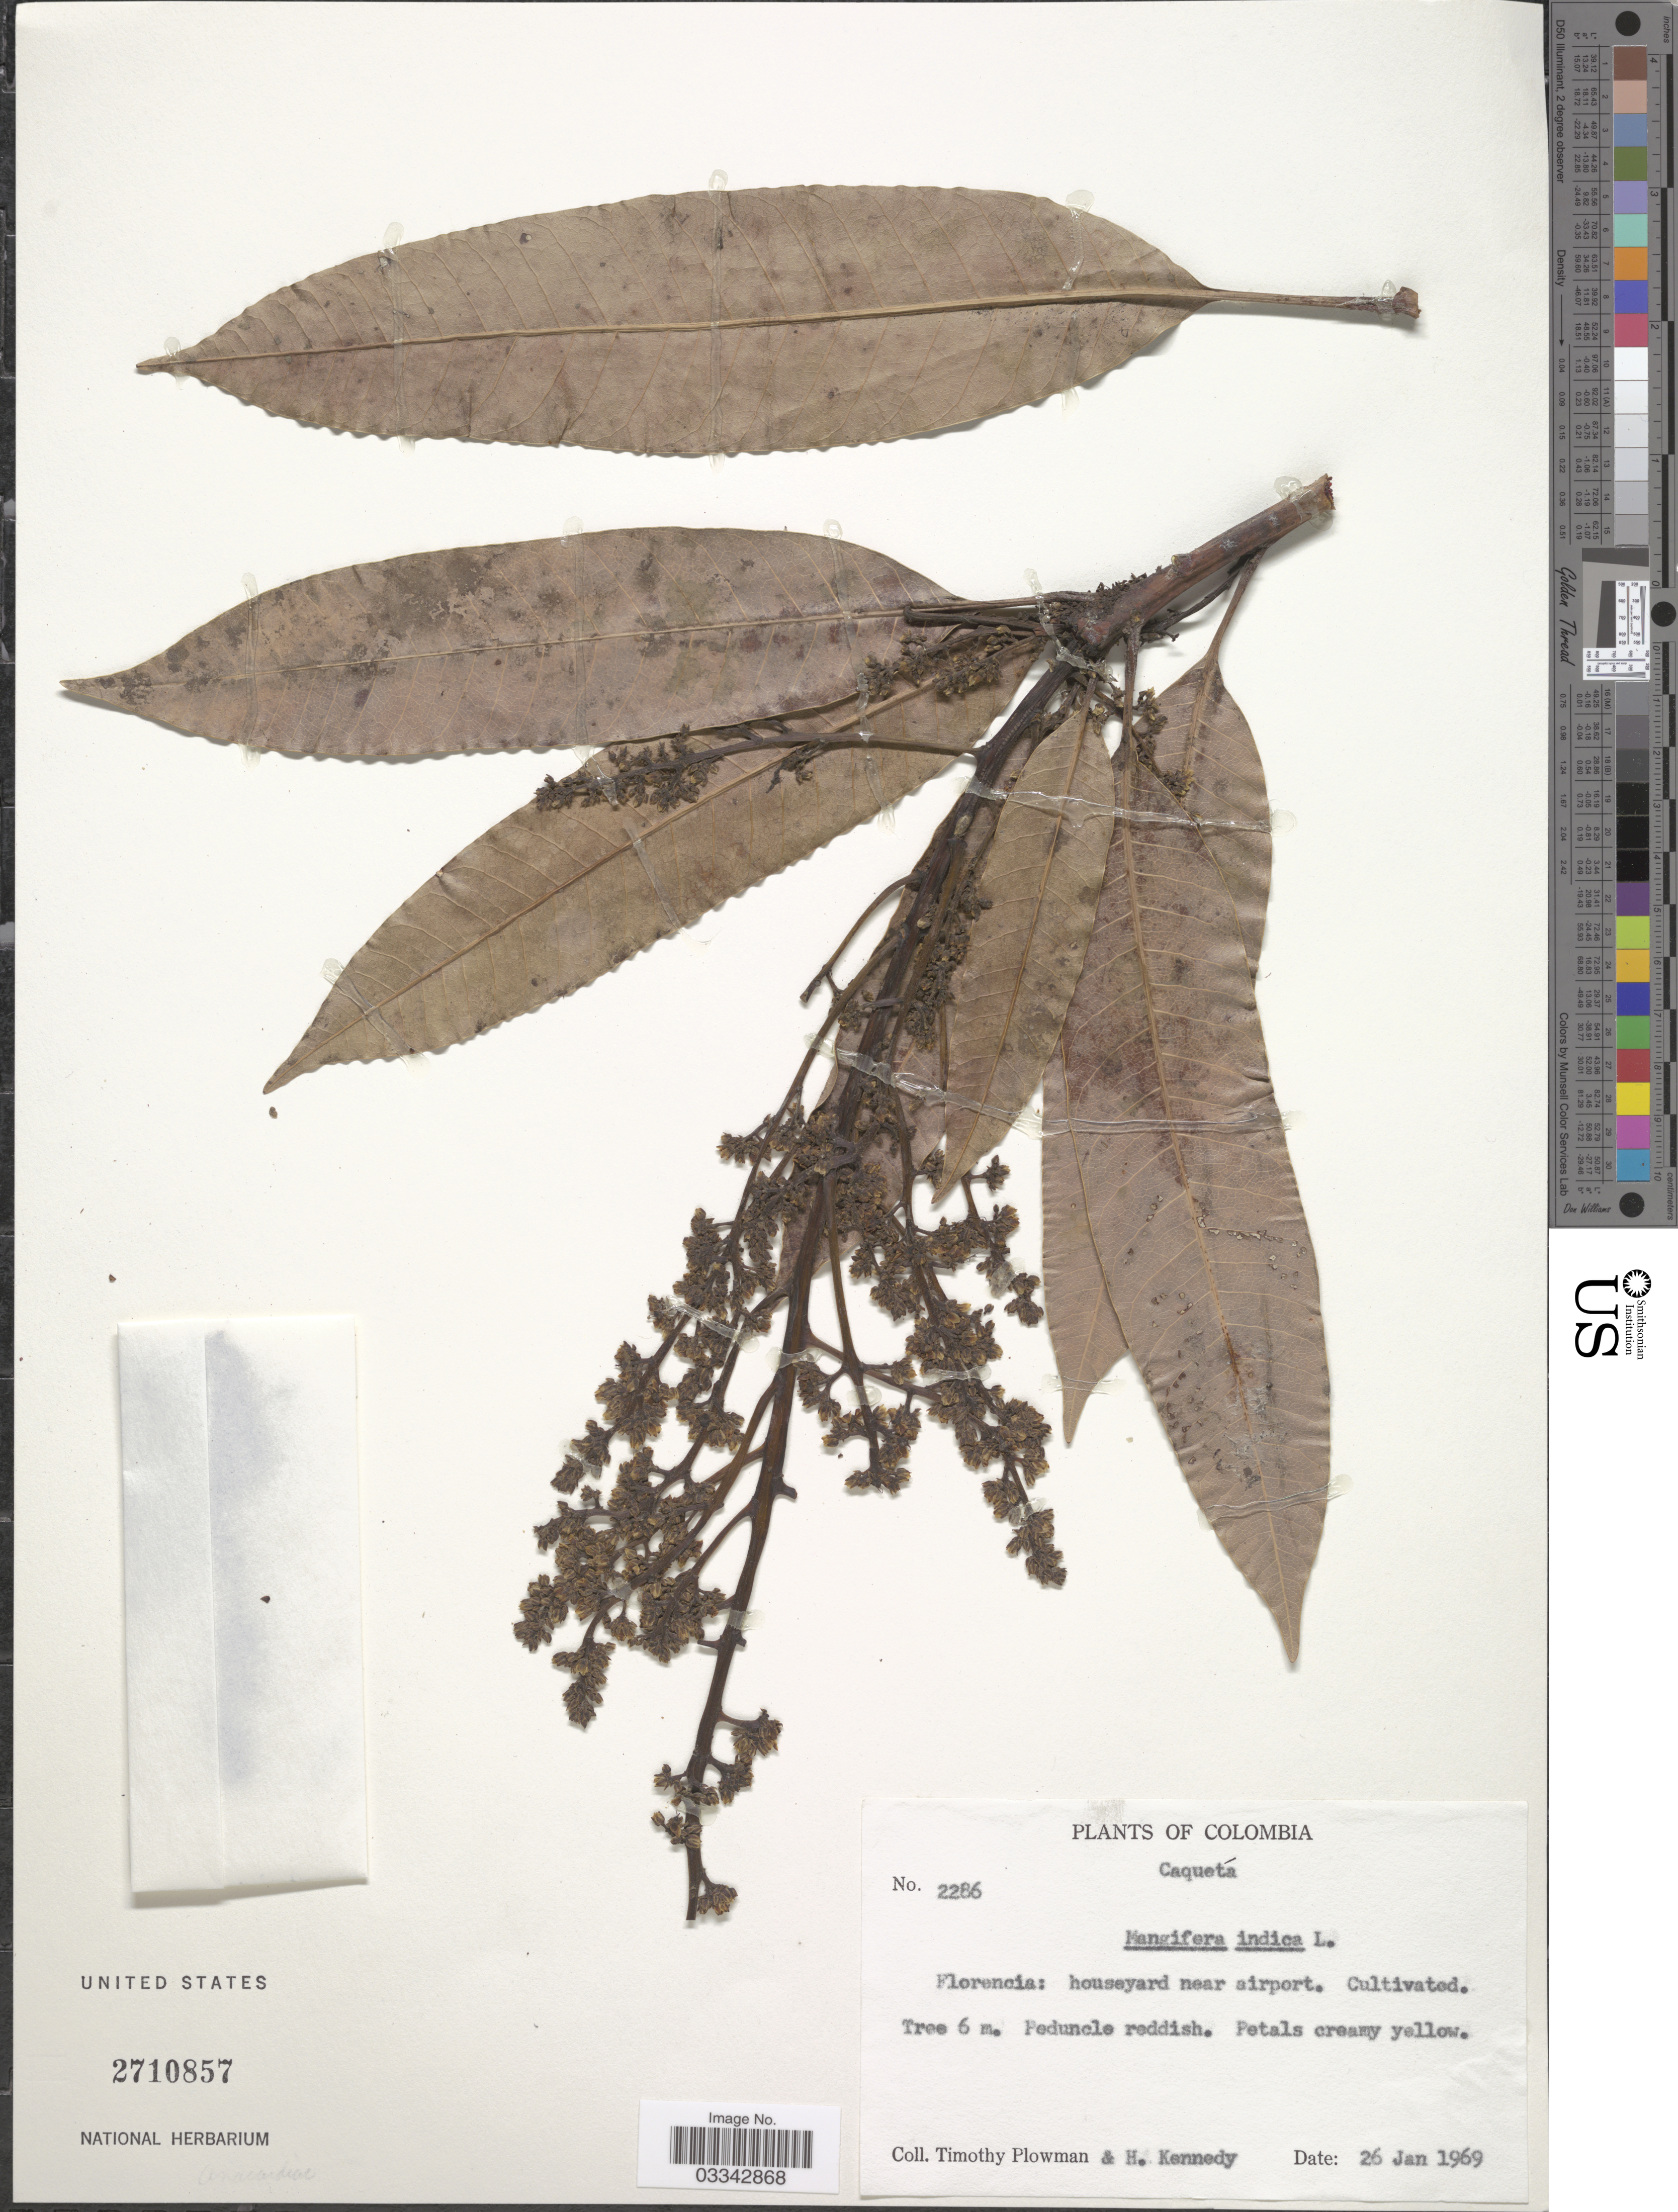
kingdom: Plantae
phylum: Tracheophyta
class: Magnoliopsida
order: Sapindales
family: Anacardiaceae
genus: Mangifera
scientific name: Mangifera indica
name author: L.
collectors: T. Plowman & H. Kennedy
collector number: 2286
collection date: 1969-01-26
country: Colombia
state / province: Caquetá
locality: Florencia: houseyard near airport.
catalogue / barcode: US 2710857